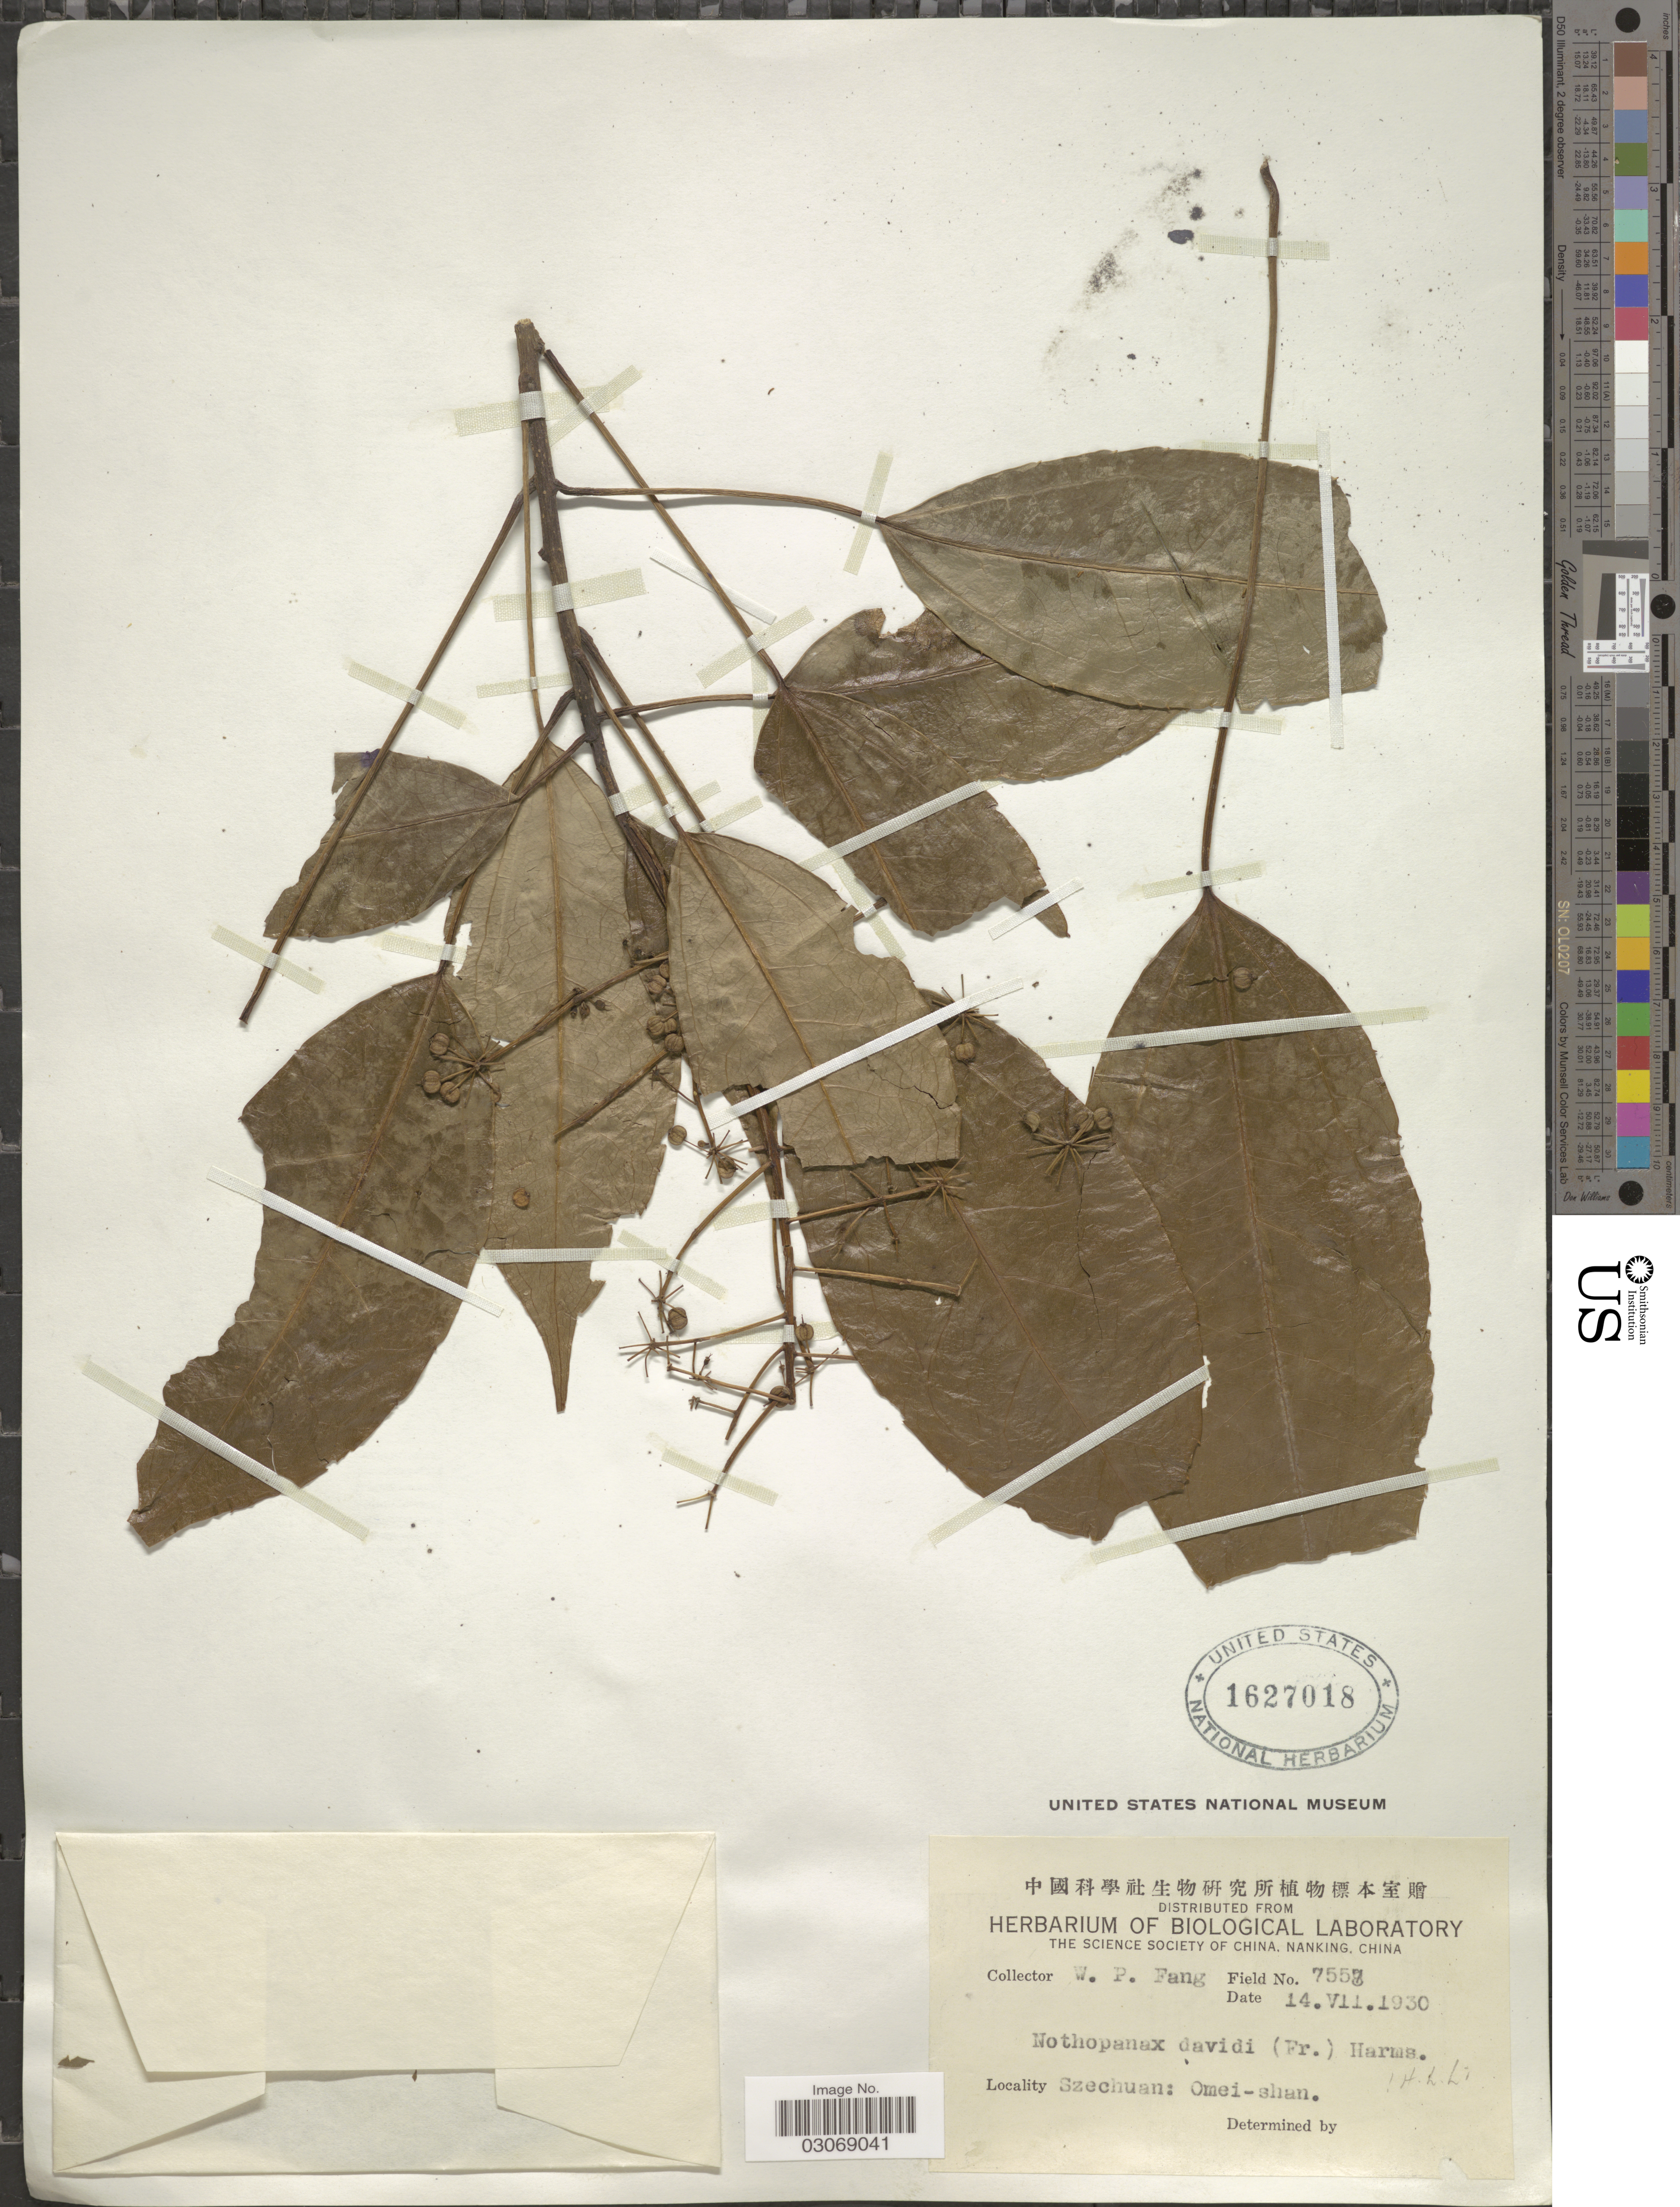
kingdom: Plantae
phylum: Tracheophyta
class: Magnoliopsida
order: Apiales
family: Araliaceae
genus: Nothopanax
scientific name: Nothopanax davidii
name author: (Franch.) Harms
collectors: W. P. Fang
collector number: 7557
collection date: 1930-07-14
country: China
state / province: Sichuan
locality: Szechuan: Omei-shan.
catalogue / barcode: US 1627018